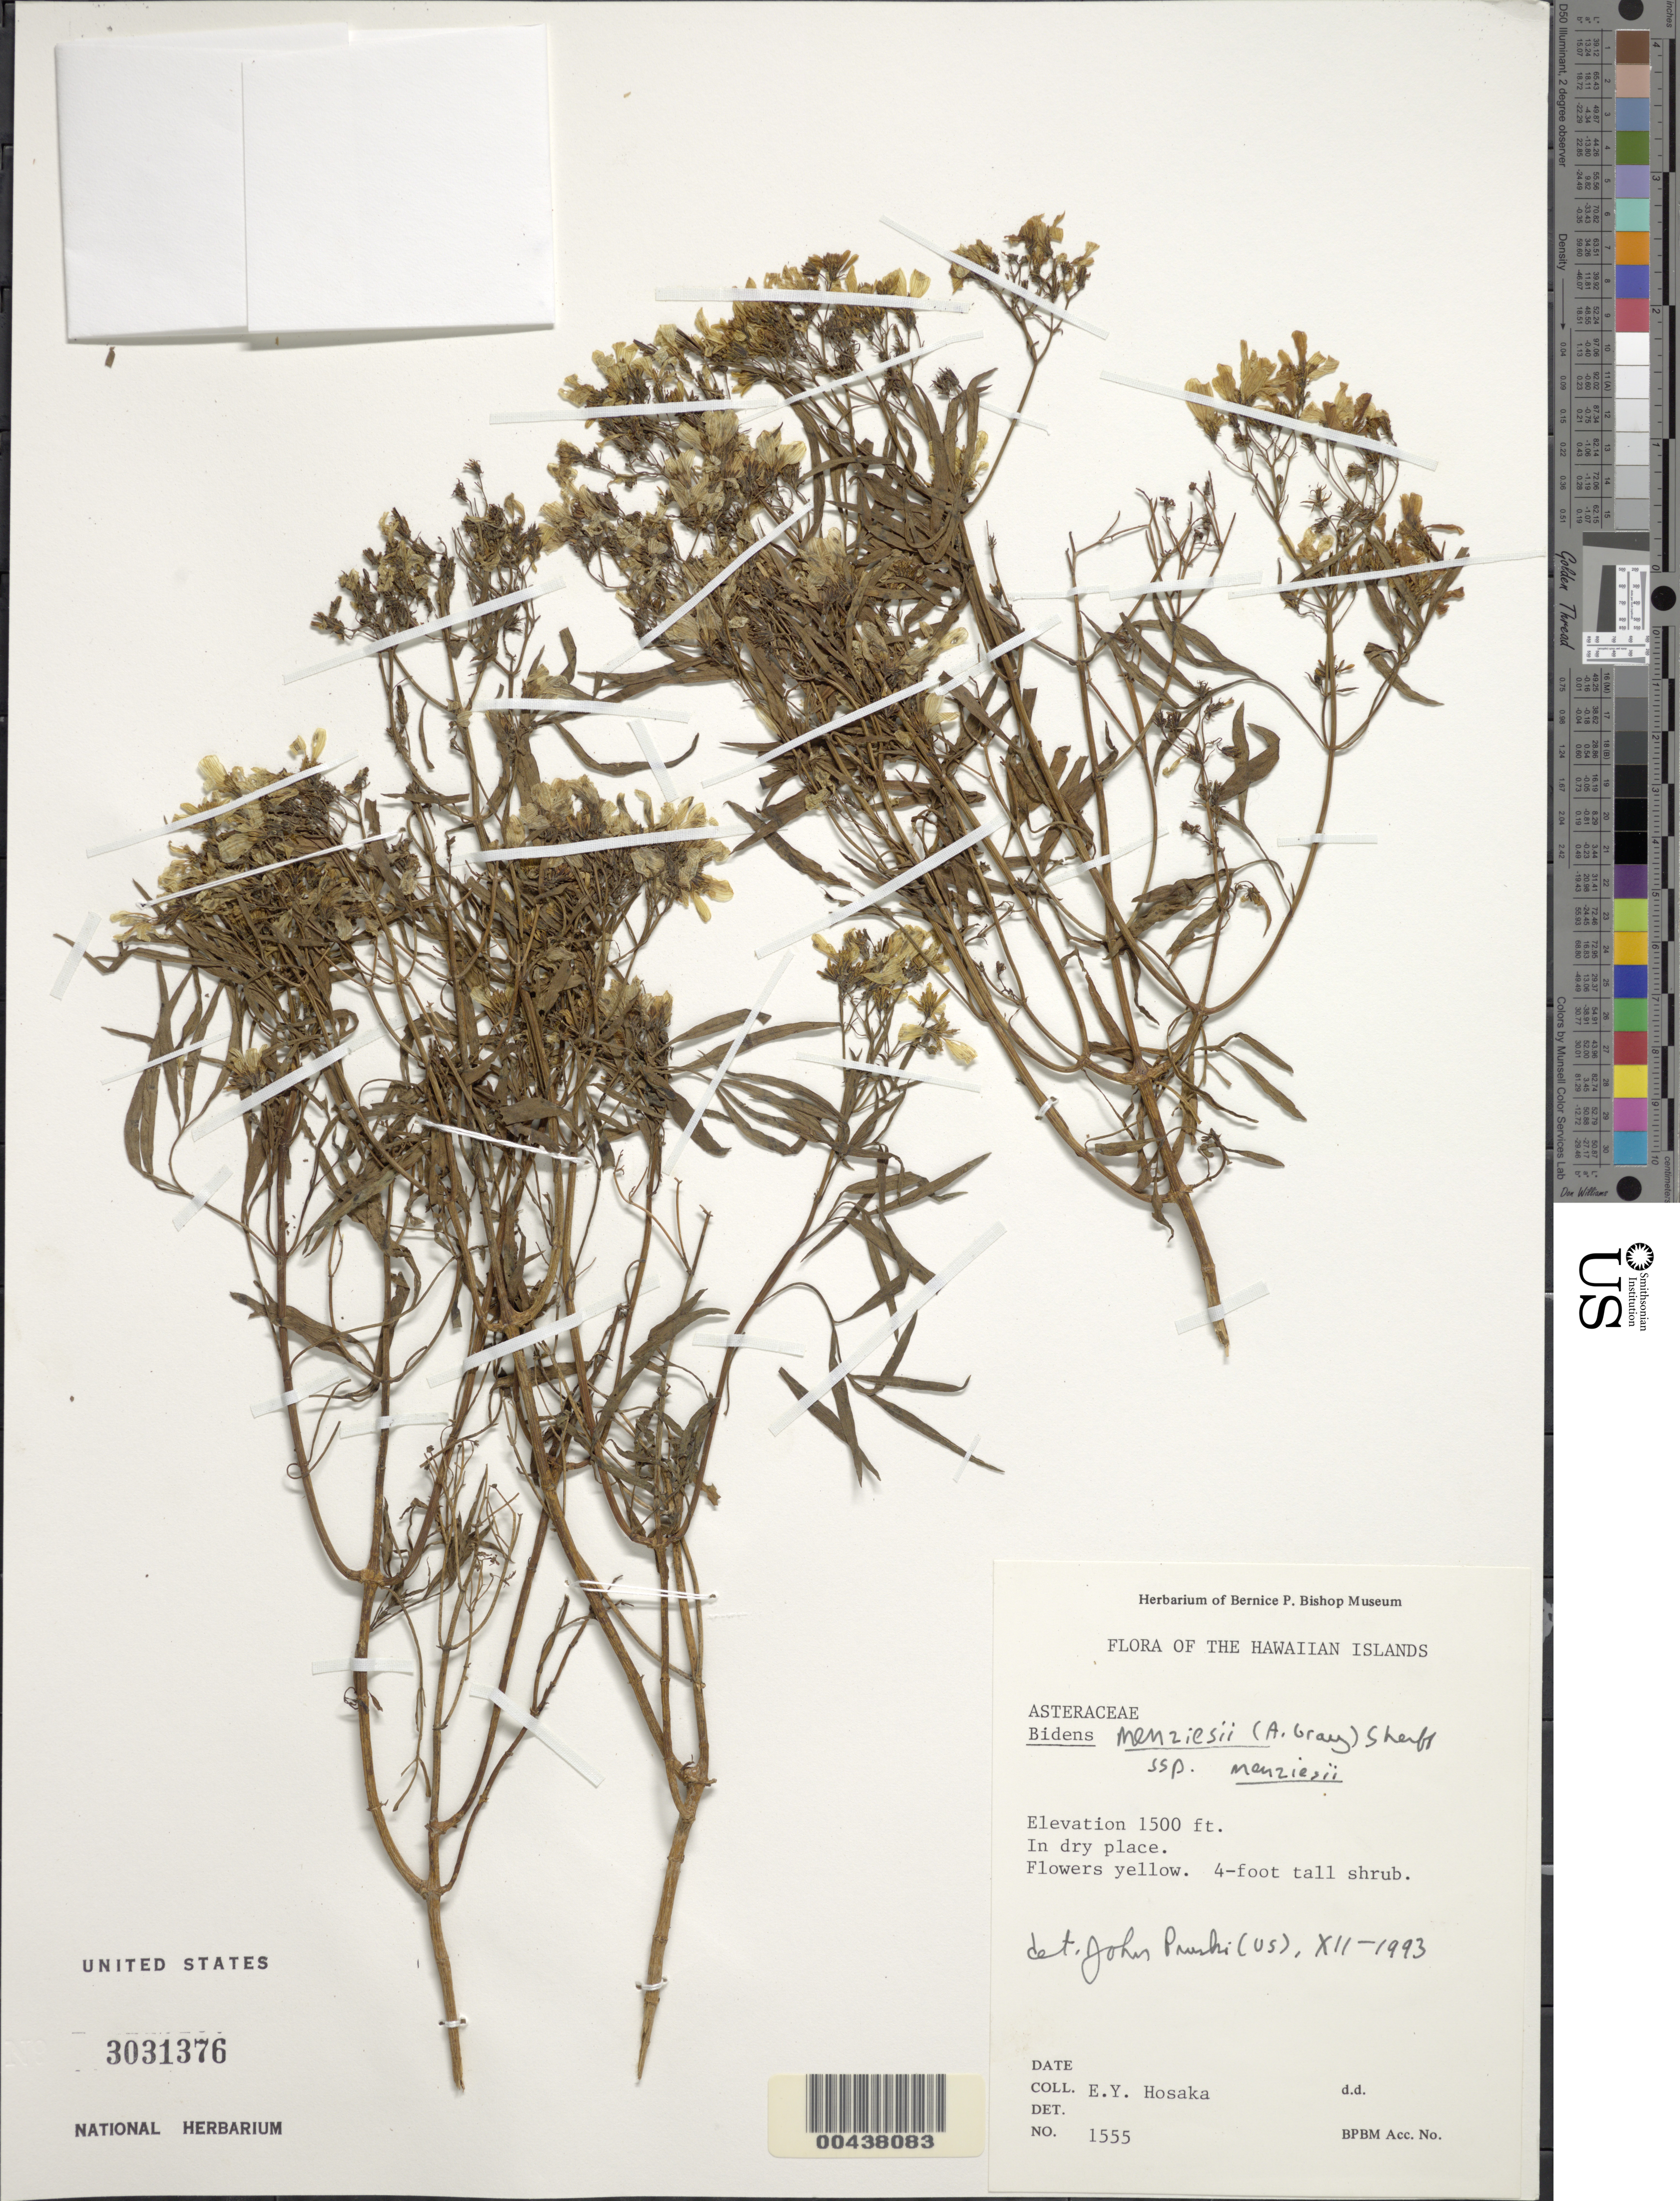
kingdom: Plantae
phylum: Tracheophyta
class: Magnoliopsida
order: Asterales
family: Asteraceae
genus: Bidens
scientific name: Bidens menziesii subsp. menziesii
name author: (A. Gray) Sherff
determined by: Pruski, J. F.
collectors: E. Y. Hosaka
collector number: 1555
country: United States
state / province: Hawaii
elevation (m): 457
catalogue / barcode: US 3031376